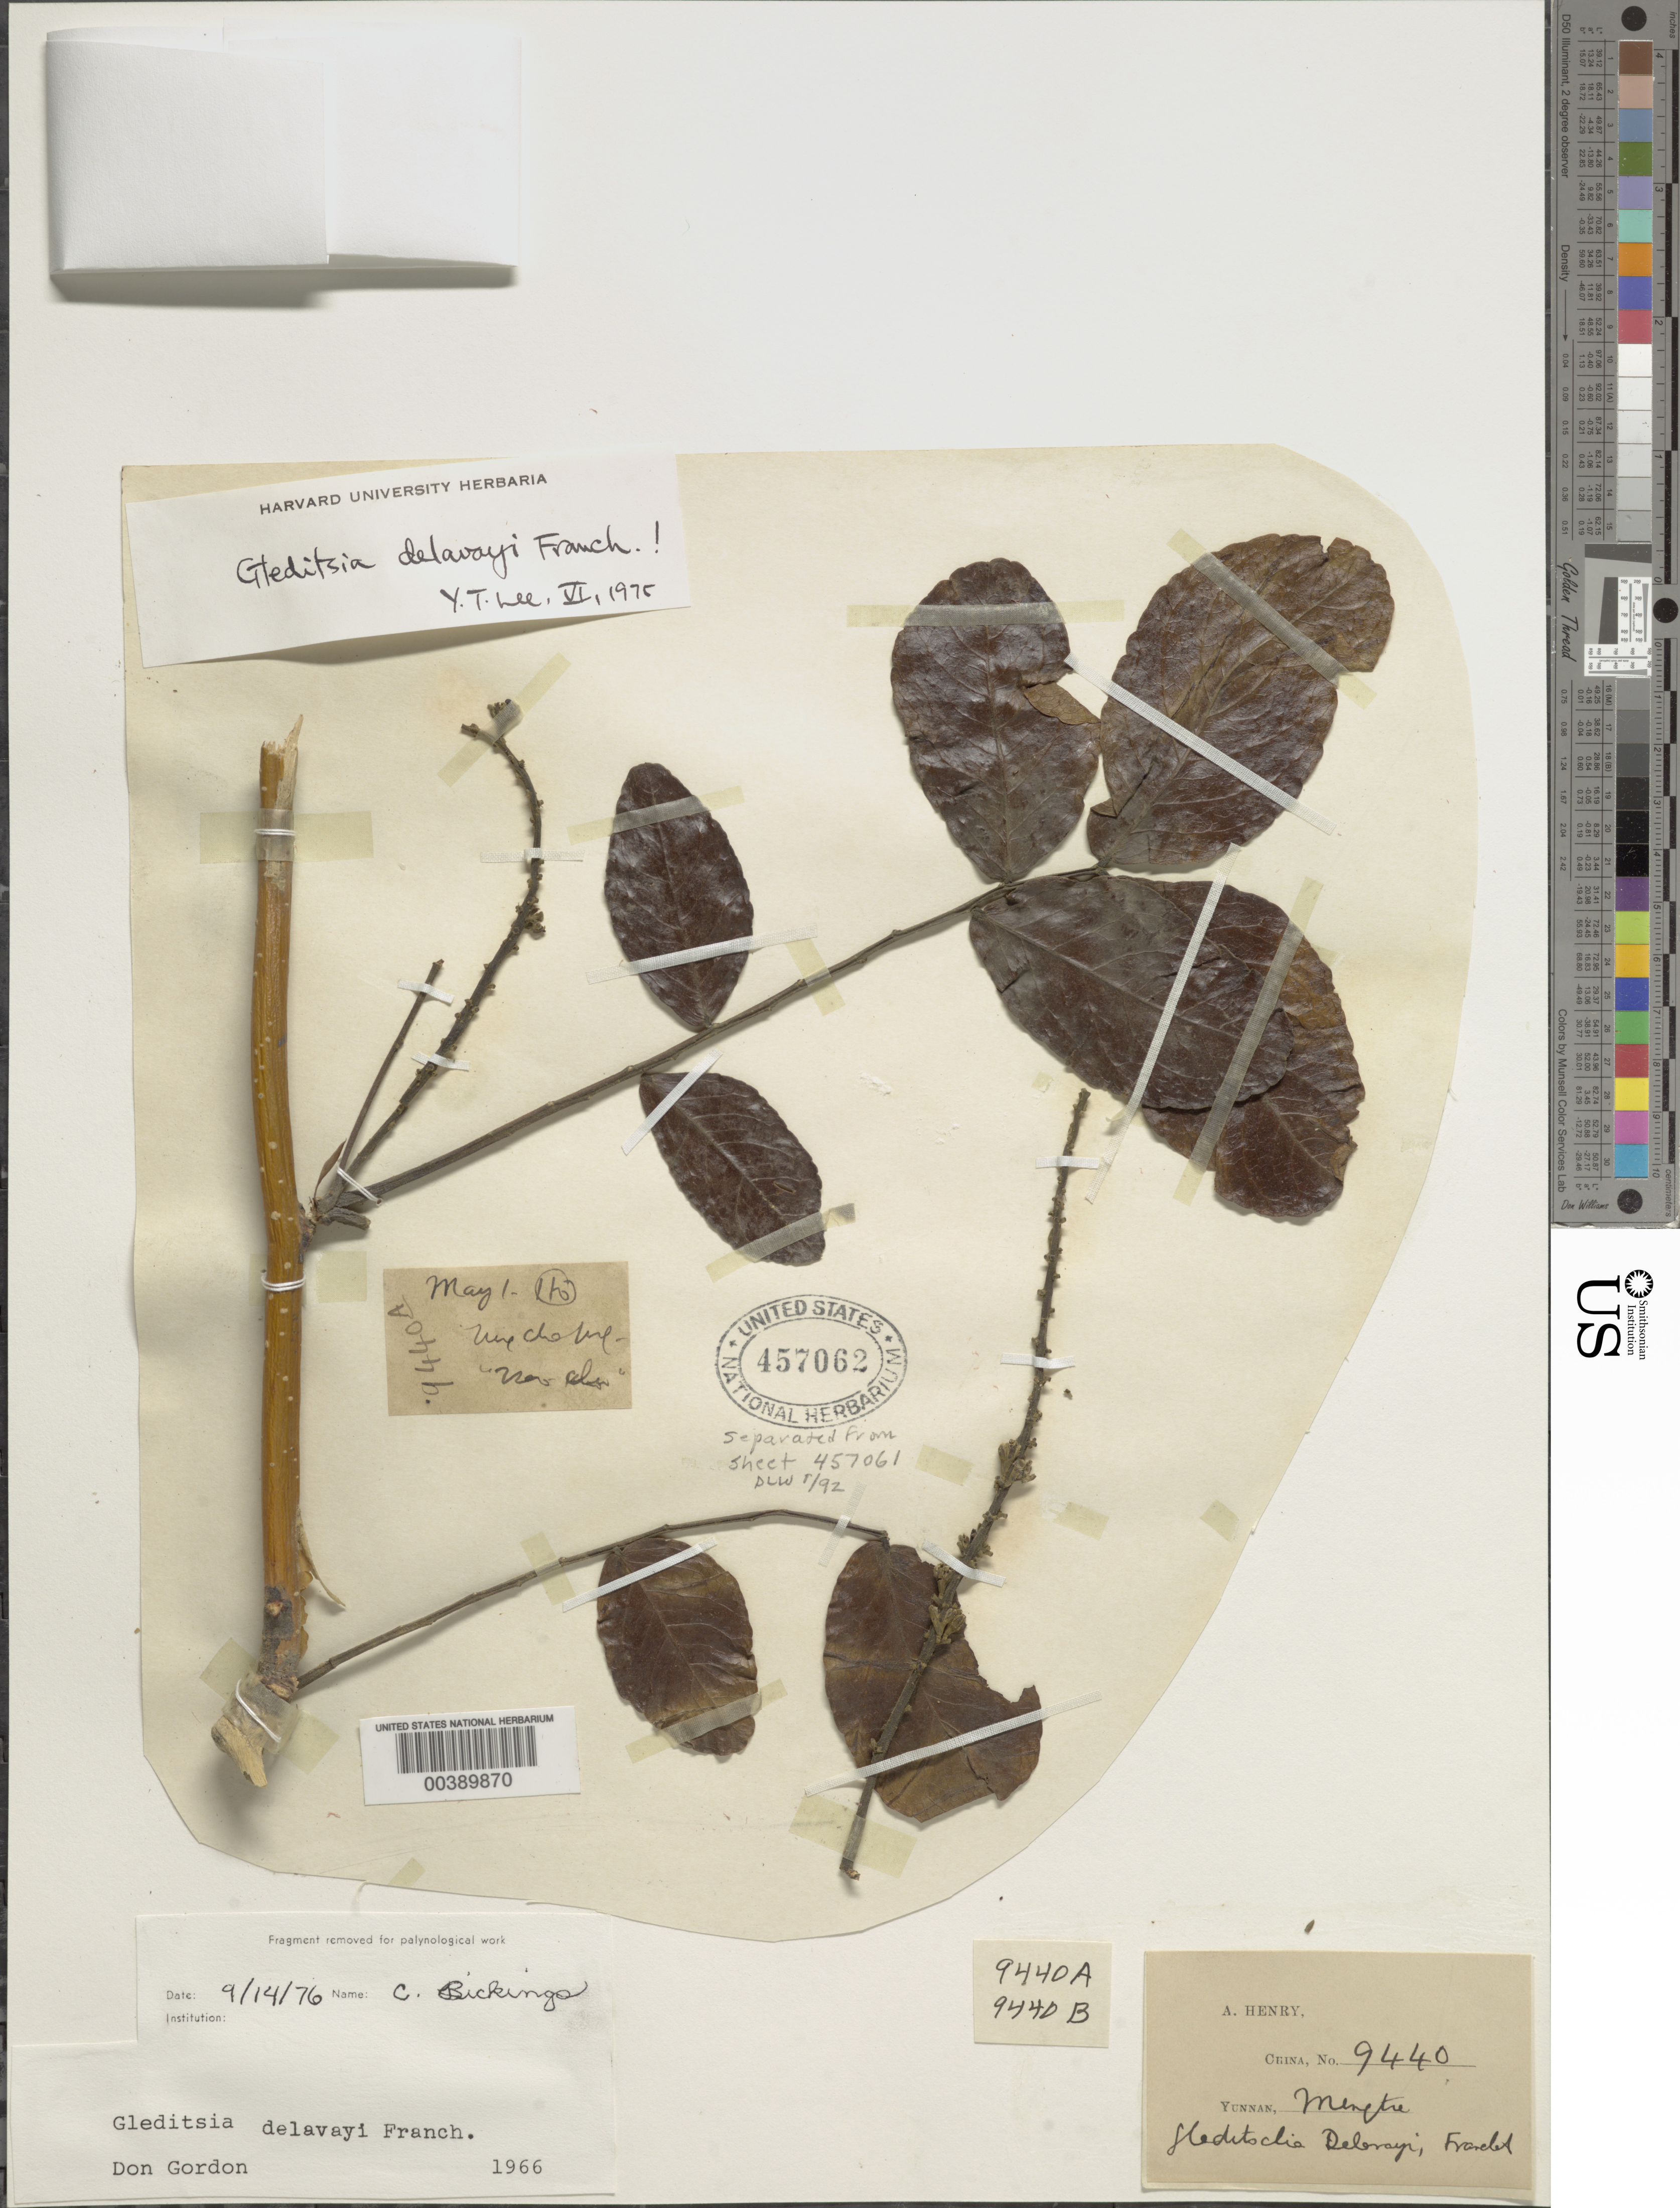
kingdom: Plantae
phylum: Tracheophyta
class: Magnoliopsida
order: Fabales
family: Fabaceae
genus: Gleditsia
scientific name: Gleditsia delavayi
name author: Franch.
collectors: A. Henry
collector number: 9440 A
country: China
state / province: Yunnan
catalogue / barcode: US 457062